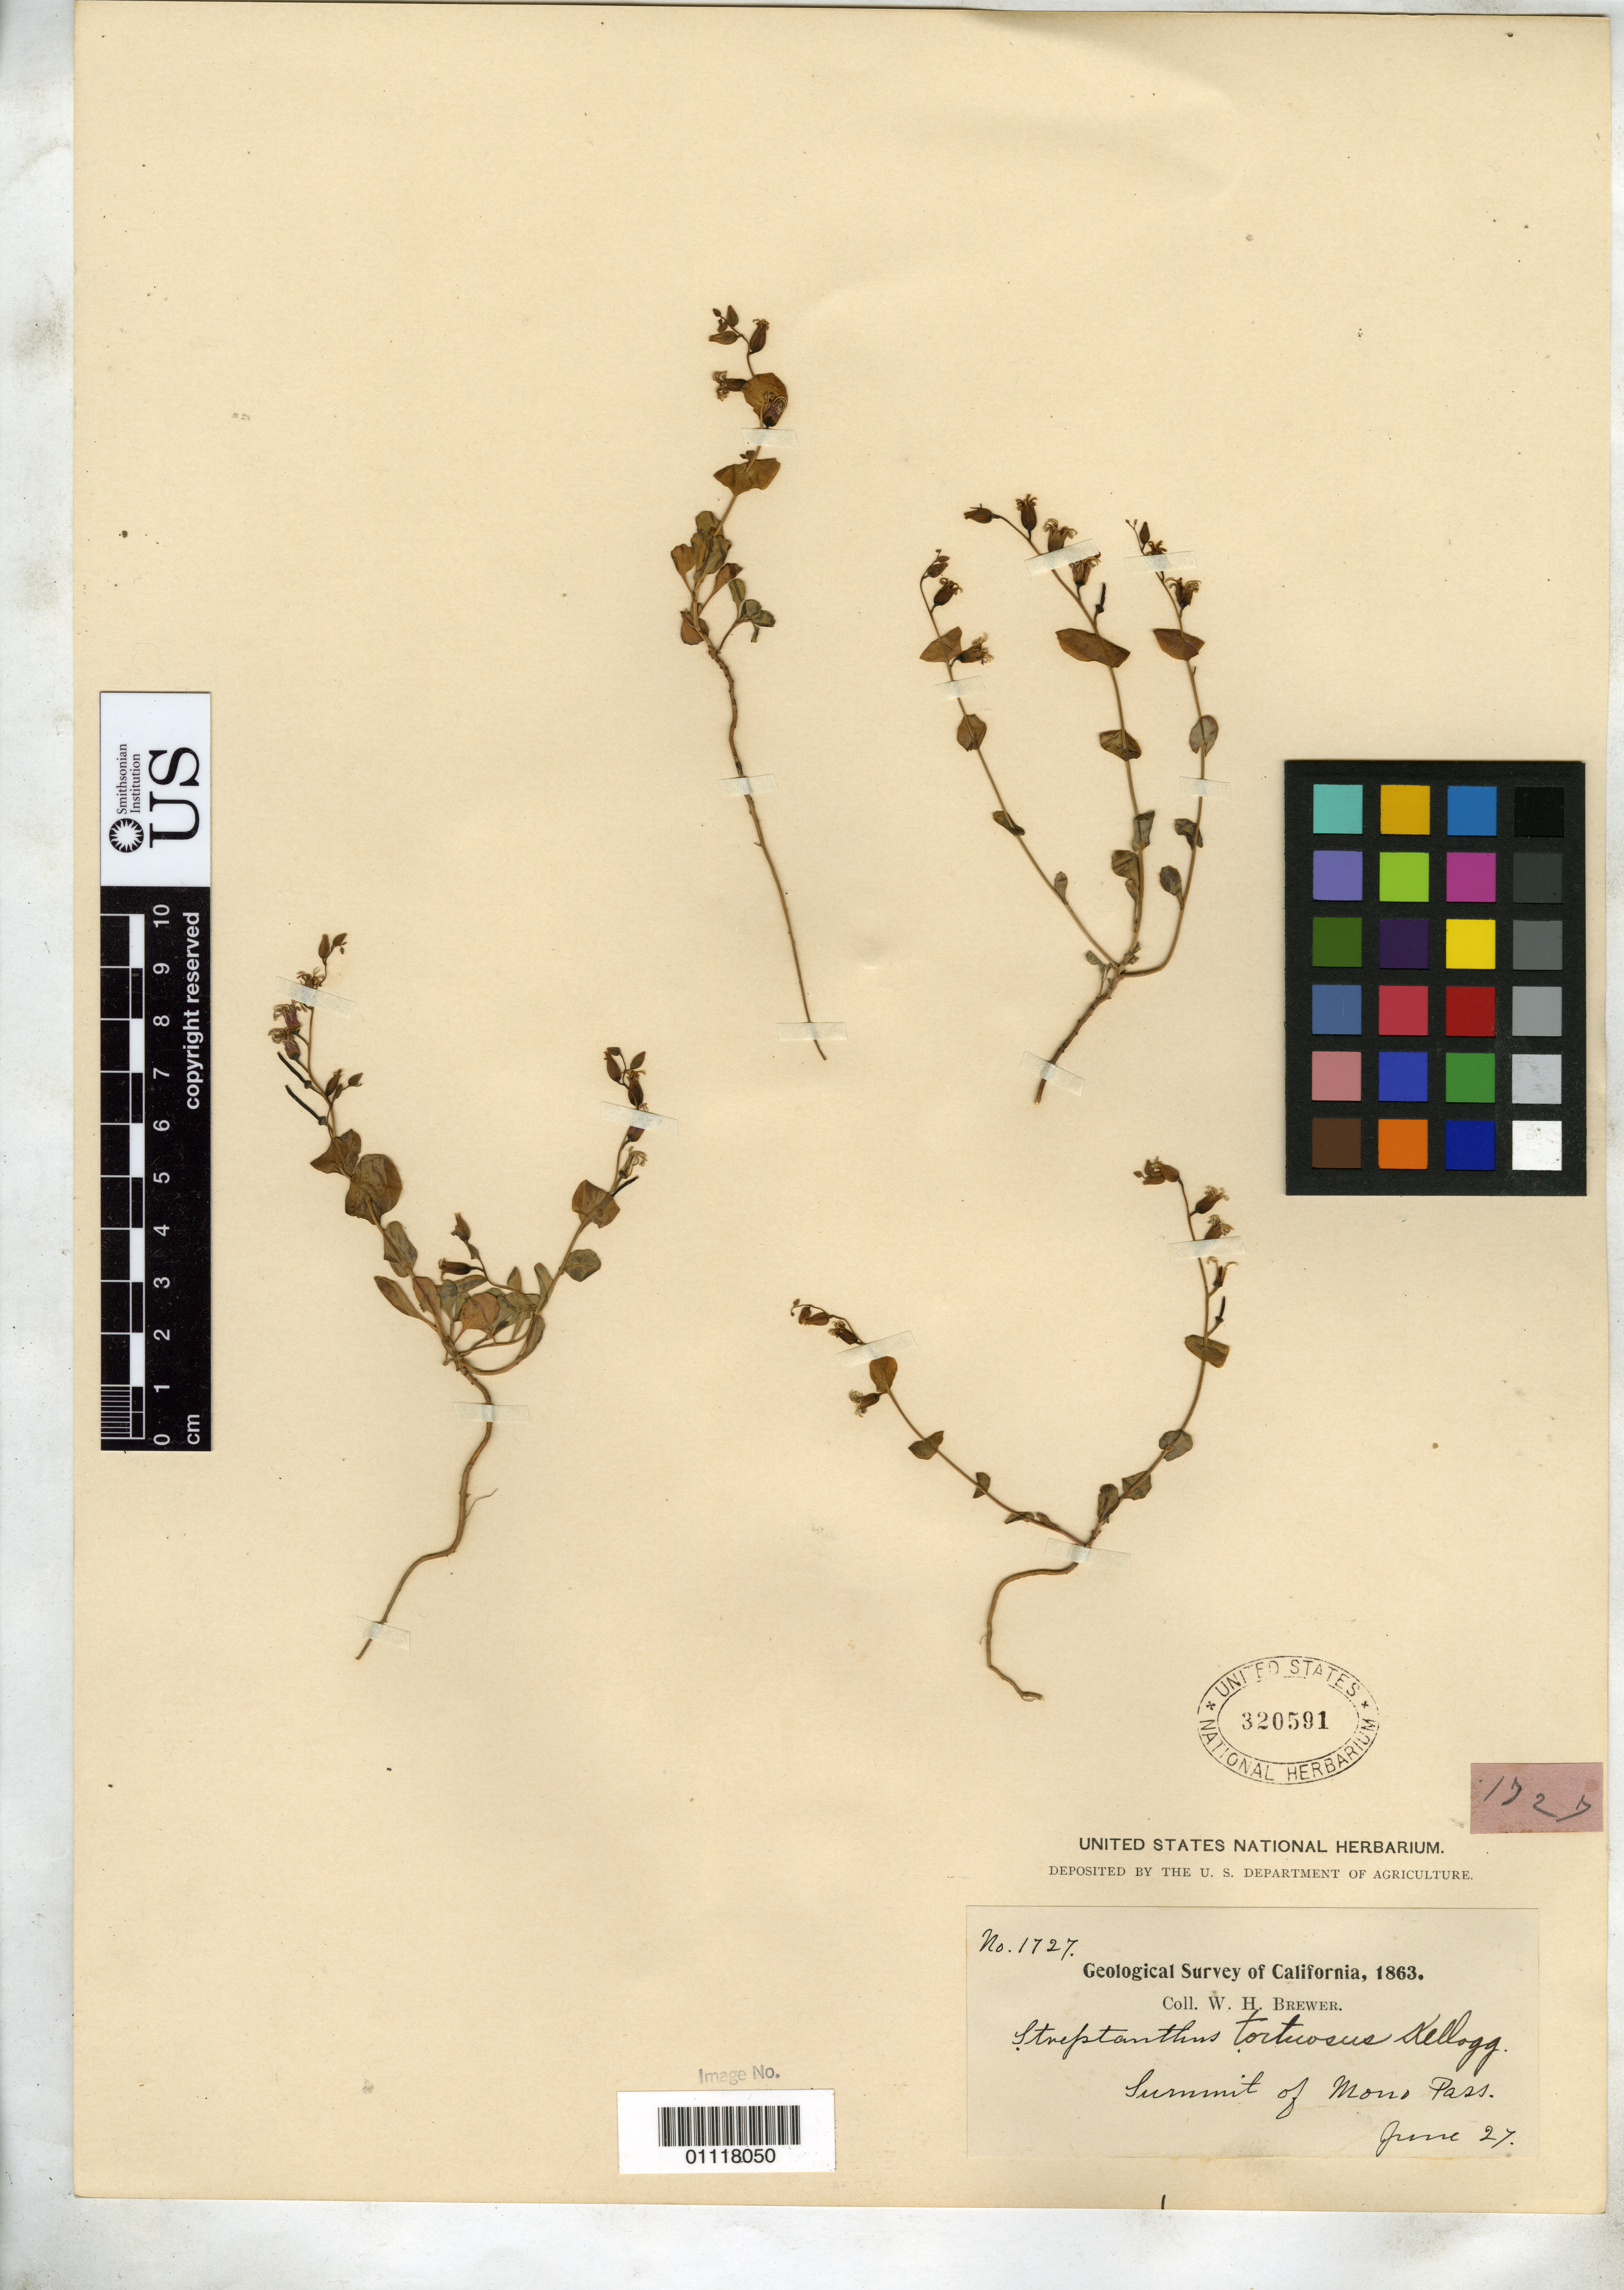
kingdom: Plantae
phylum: Tracheophyta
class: Magnoliopsida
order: Brassicales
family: Brassicaceae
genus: Streptanthus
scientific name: Streptanthus tortuosus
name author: Kellogg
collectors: W. H. Brewer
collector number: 1727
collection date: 1863-06-27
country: United States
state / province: California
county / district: Mono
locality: Summit of Mono Pass.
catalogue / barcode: US 320591